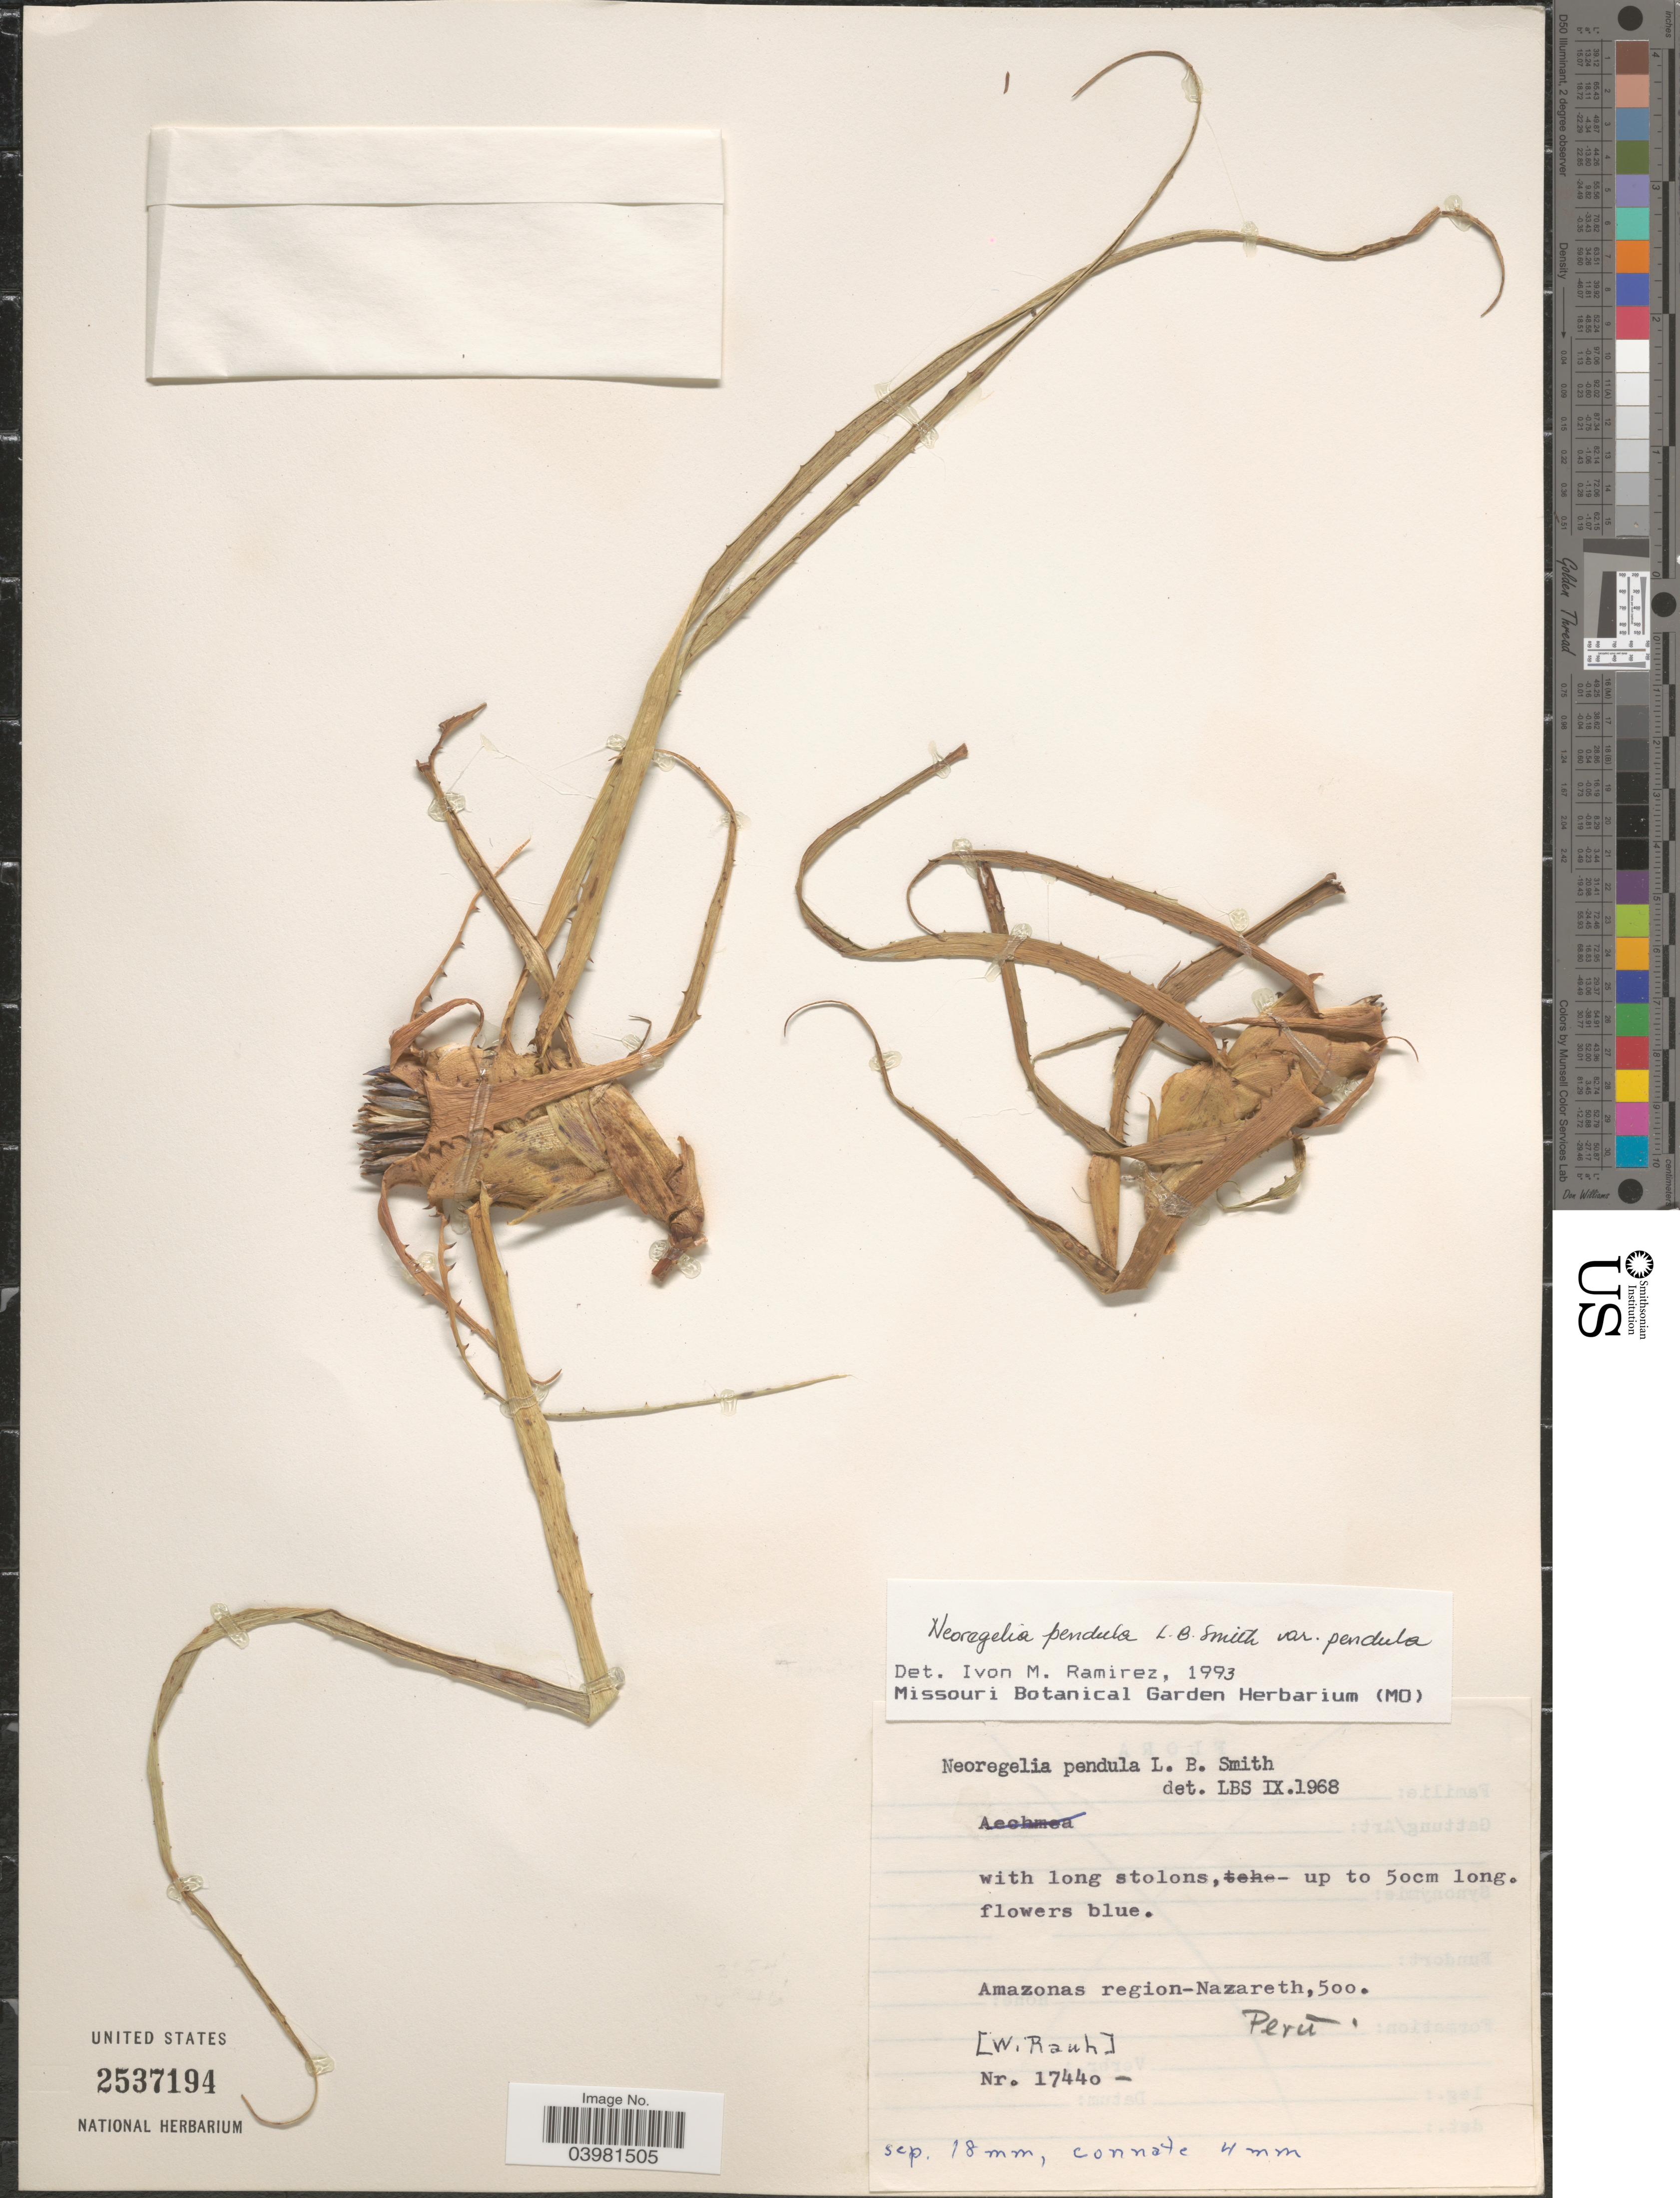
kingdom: Plantae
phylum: Tracheophyta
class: Liliopsida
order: Poales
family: Bromeliaceae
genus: Neoregelia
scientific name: Neoregelia pendula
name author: L.B. Sm.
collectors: W. Rauh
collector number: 17440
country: Peru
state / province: Amazonas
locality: Amazonas region-Nazareth.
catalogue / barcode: US 2537194